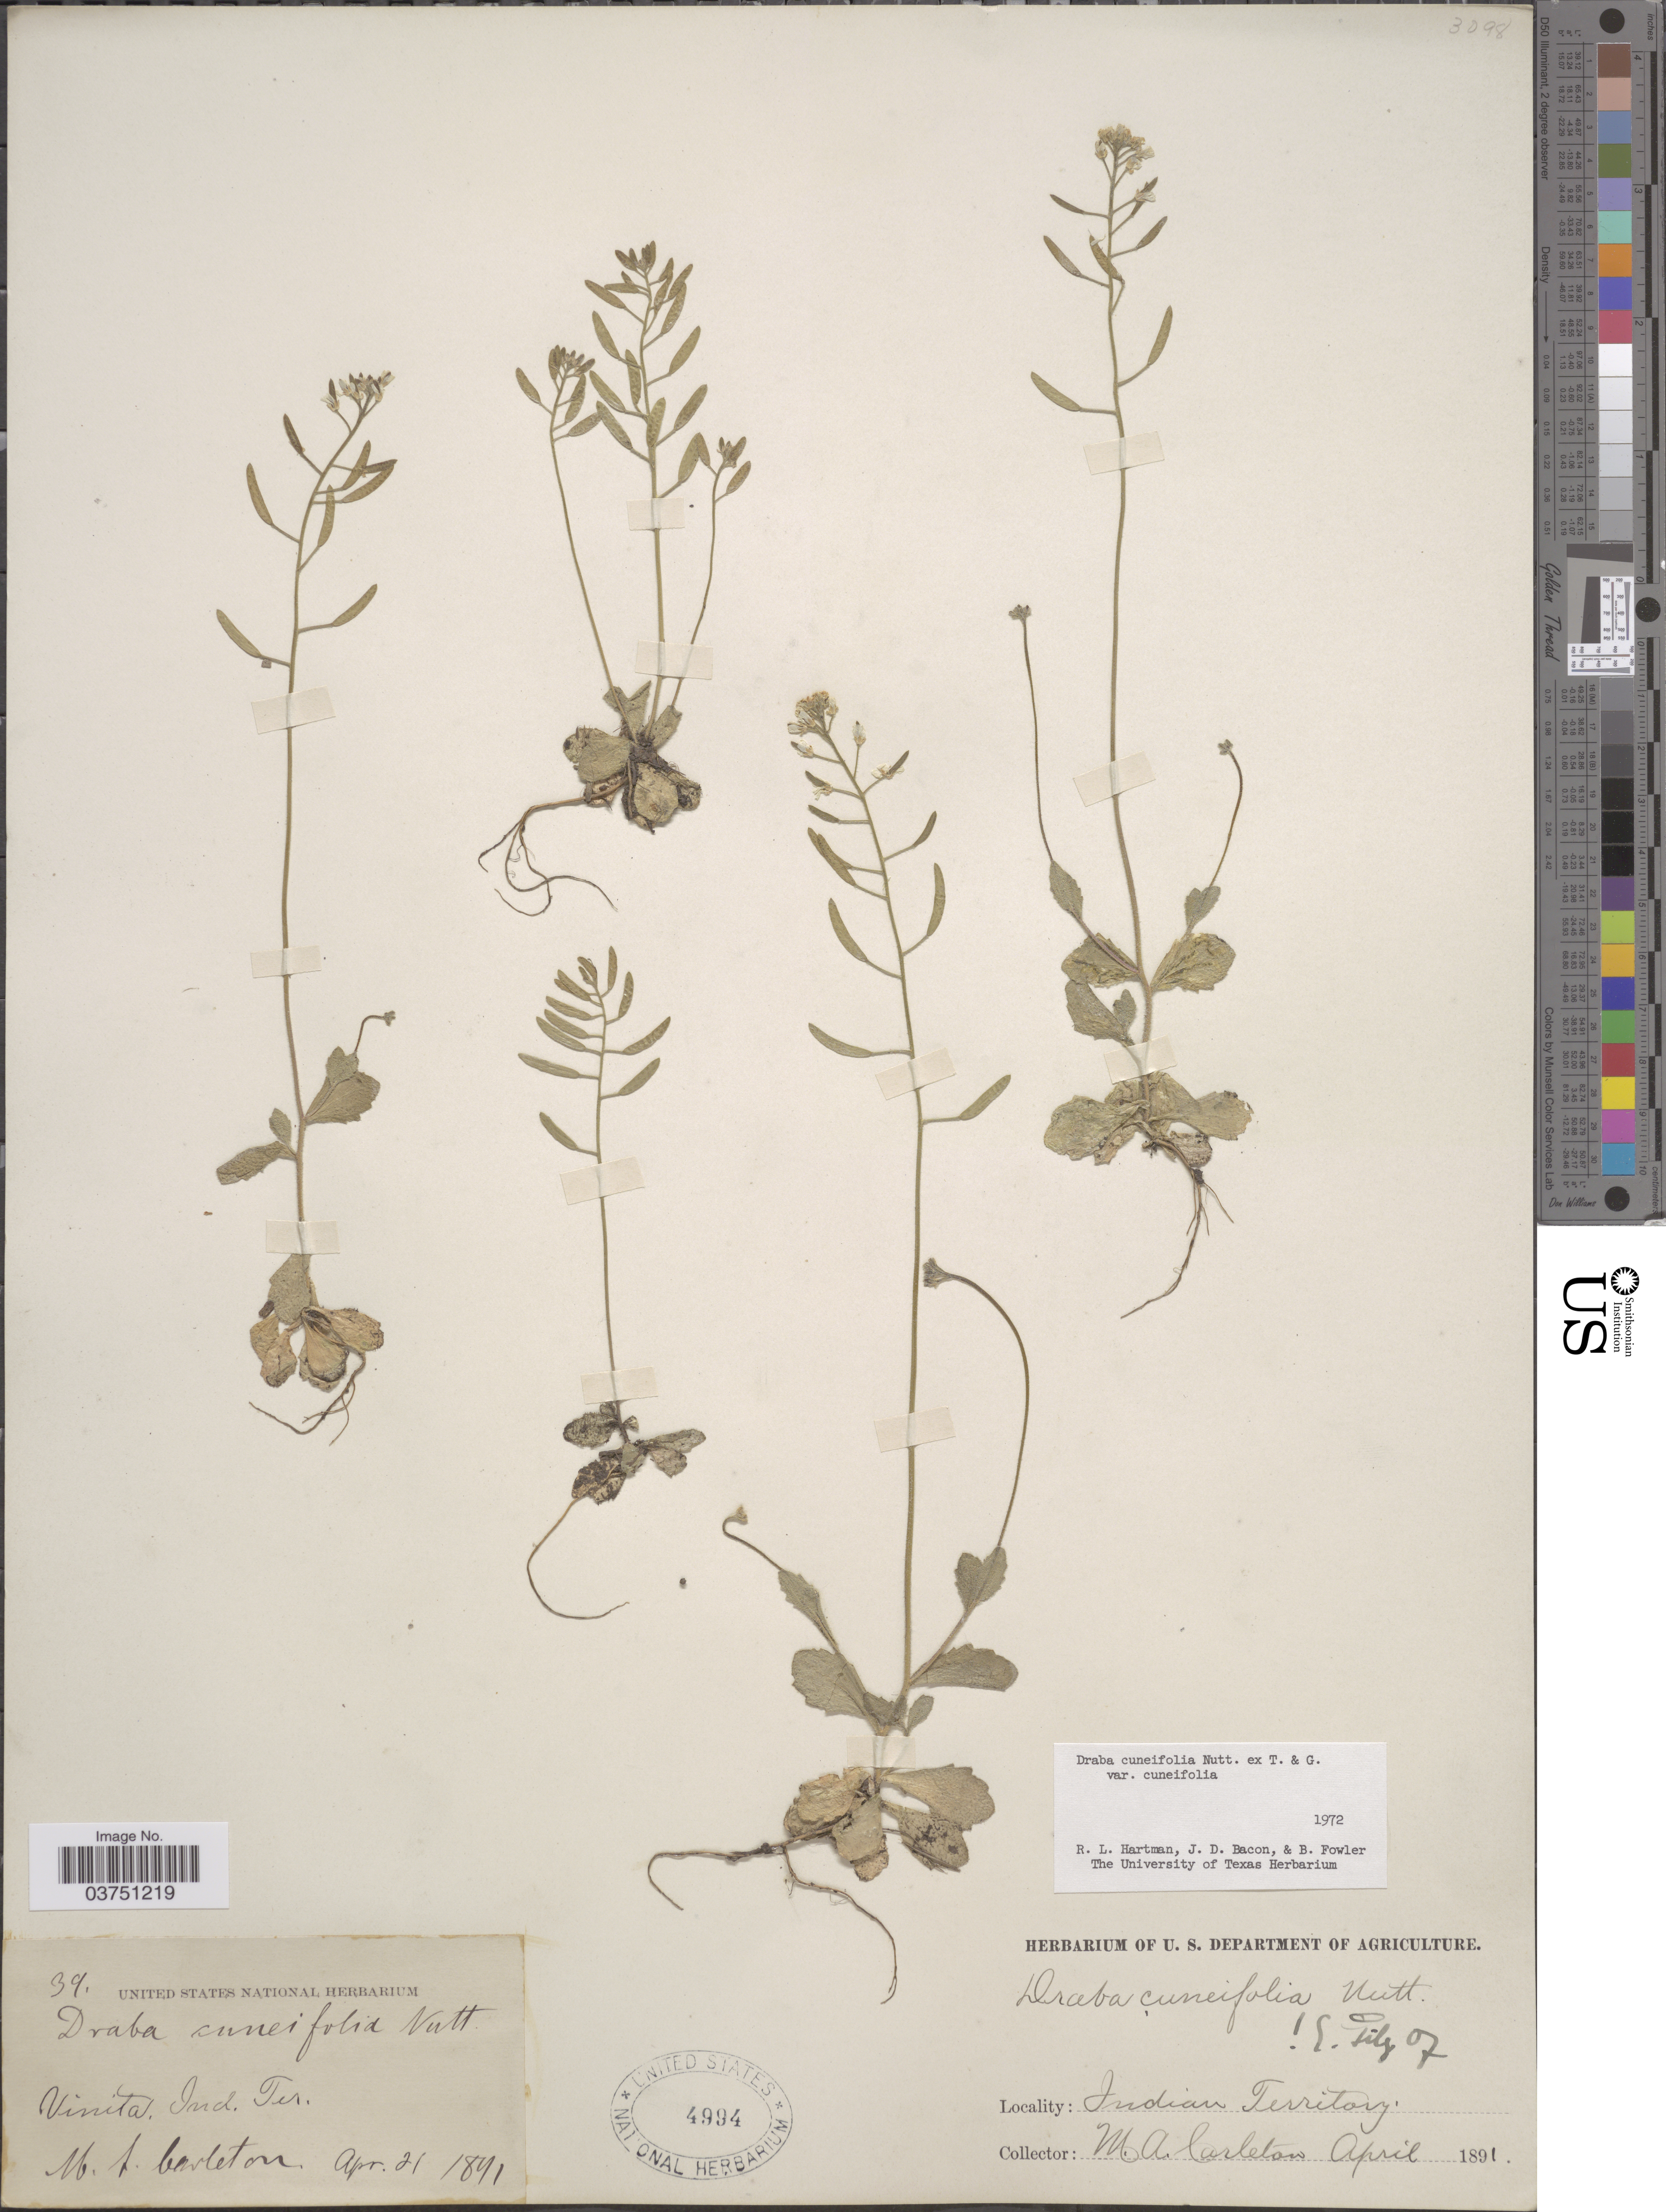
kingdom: Plantae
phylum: Tracheophyta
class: Magnoliopsida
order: Brassicales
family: Brassicaceae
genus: Draba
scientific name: Draba cuneifolia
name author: Nutt.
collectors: M. A. Carleton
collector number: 39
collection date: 1891-04-21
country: United States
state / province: Oklahoma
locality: Vinita Indian Territory.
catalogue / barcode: US 4994